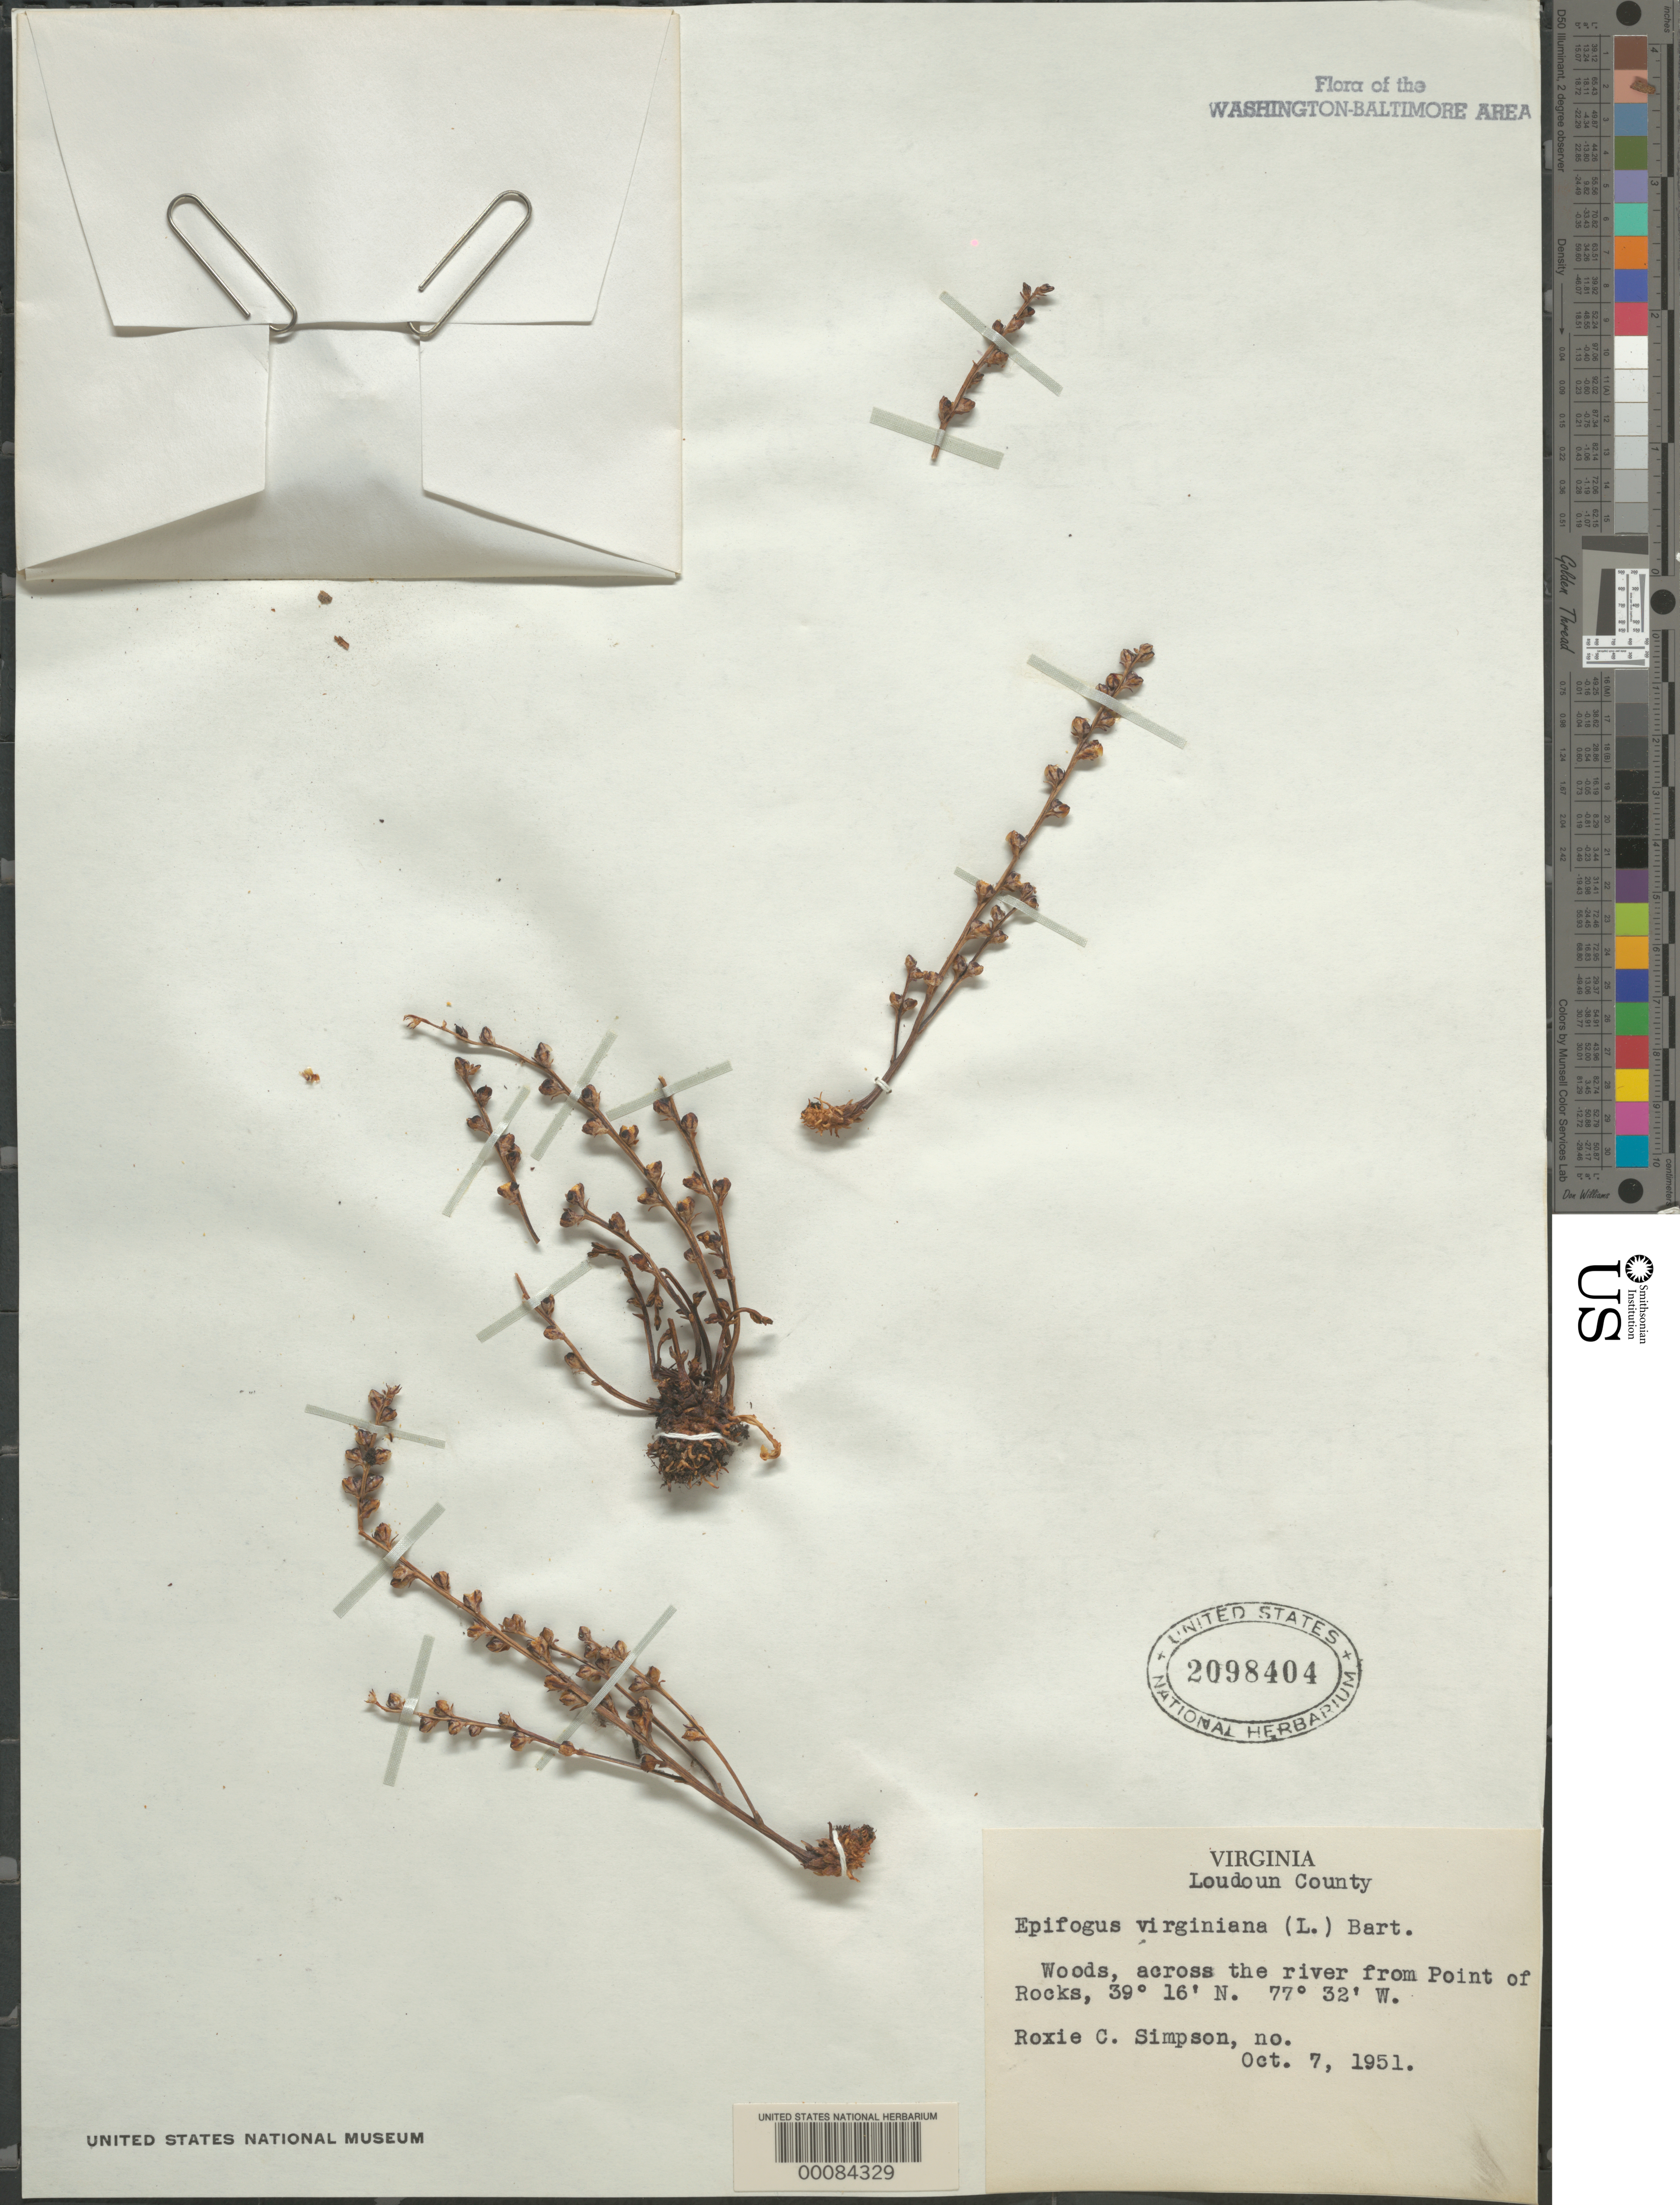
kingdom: Plantae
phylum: Tracheophyta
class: Magnoliopsida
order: Lamiales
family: Orobanchaceae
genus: Epifagus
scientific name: Epifagus virginiana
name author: (L.) W.P.C. Barton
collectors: R. Simpson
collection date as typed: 07 Oct 1951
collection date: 1951-10-07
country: United States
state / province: Virginia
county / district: Loudoun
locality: Opposite Point of Rocks C. and O. Canal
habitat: Woods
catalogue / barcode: US 2098404